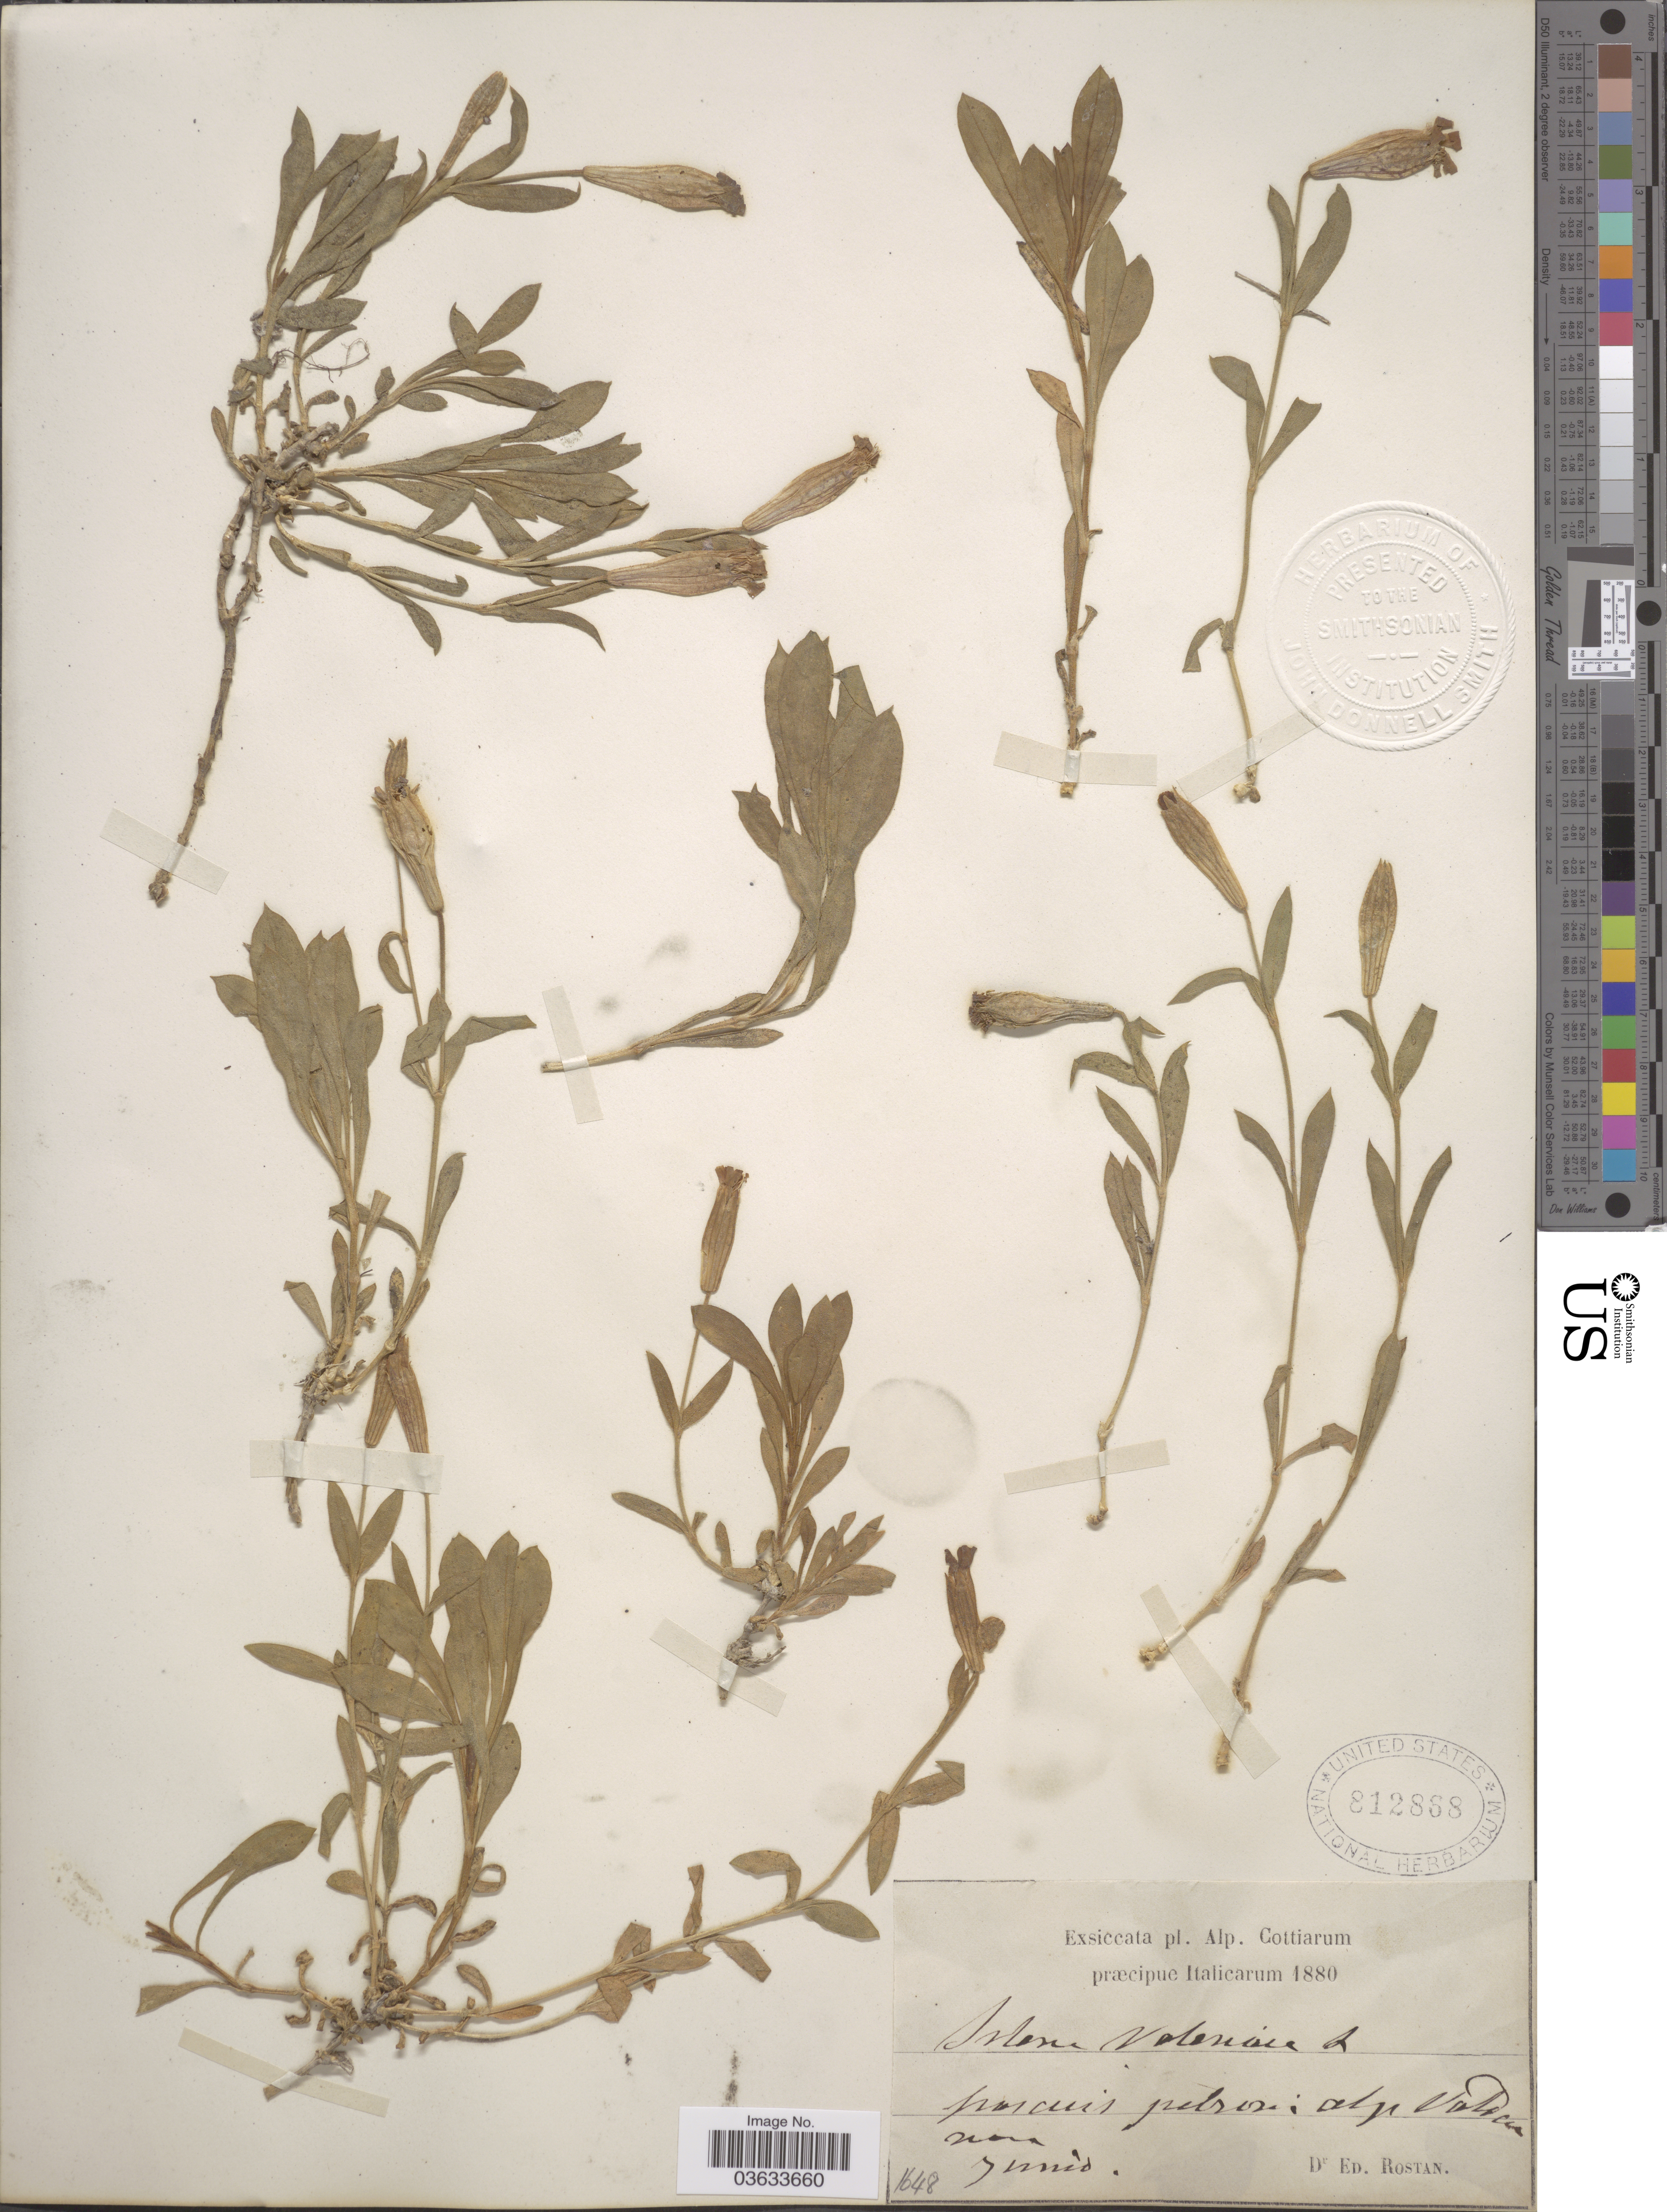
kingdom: Plantae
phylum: Tracheophyta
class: Magnoliopsida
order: Caryophyllales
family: Caryophyllaceae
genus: Silene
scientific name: Silene vallesia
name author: L.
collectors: E. Rostan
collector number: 1648?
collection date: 1880-06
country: Italy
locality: Alp. Cottiarum præcipue Italicarum. Parcuis petroni [interpreted] alp Valden [interpreted] nam [interpreted].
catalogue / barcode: US 812868